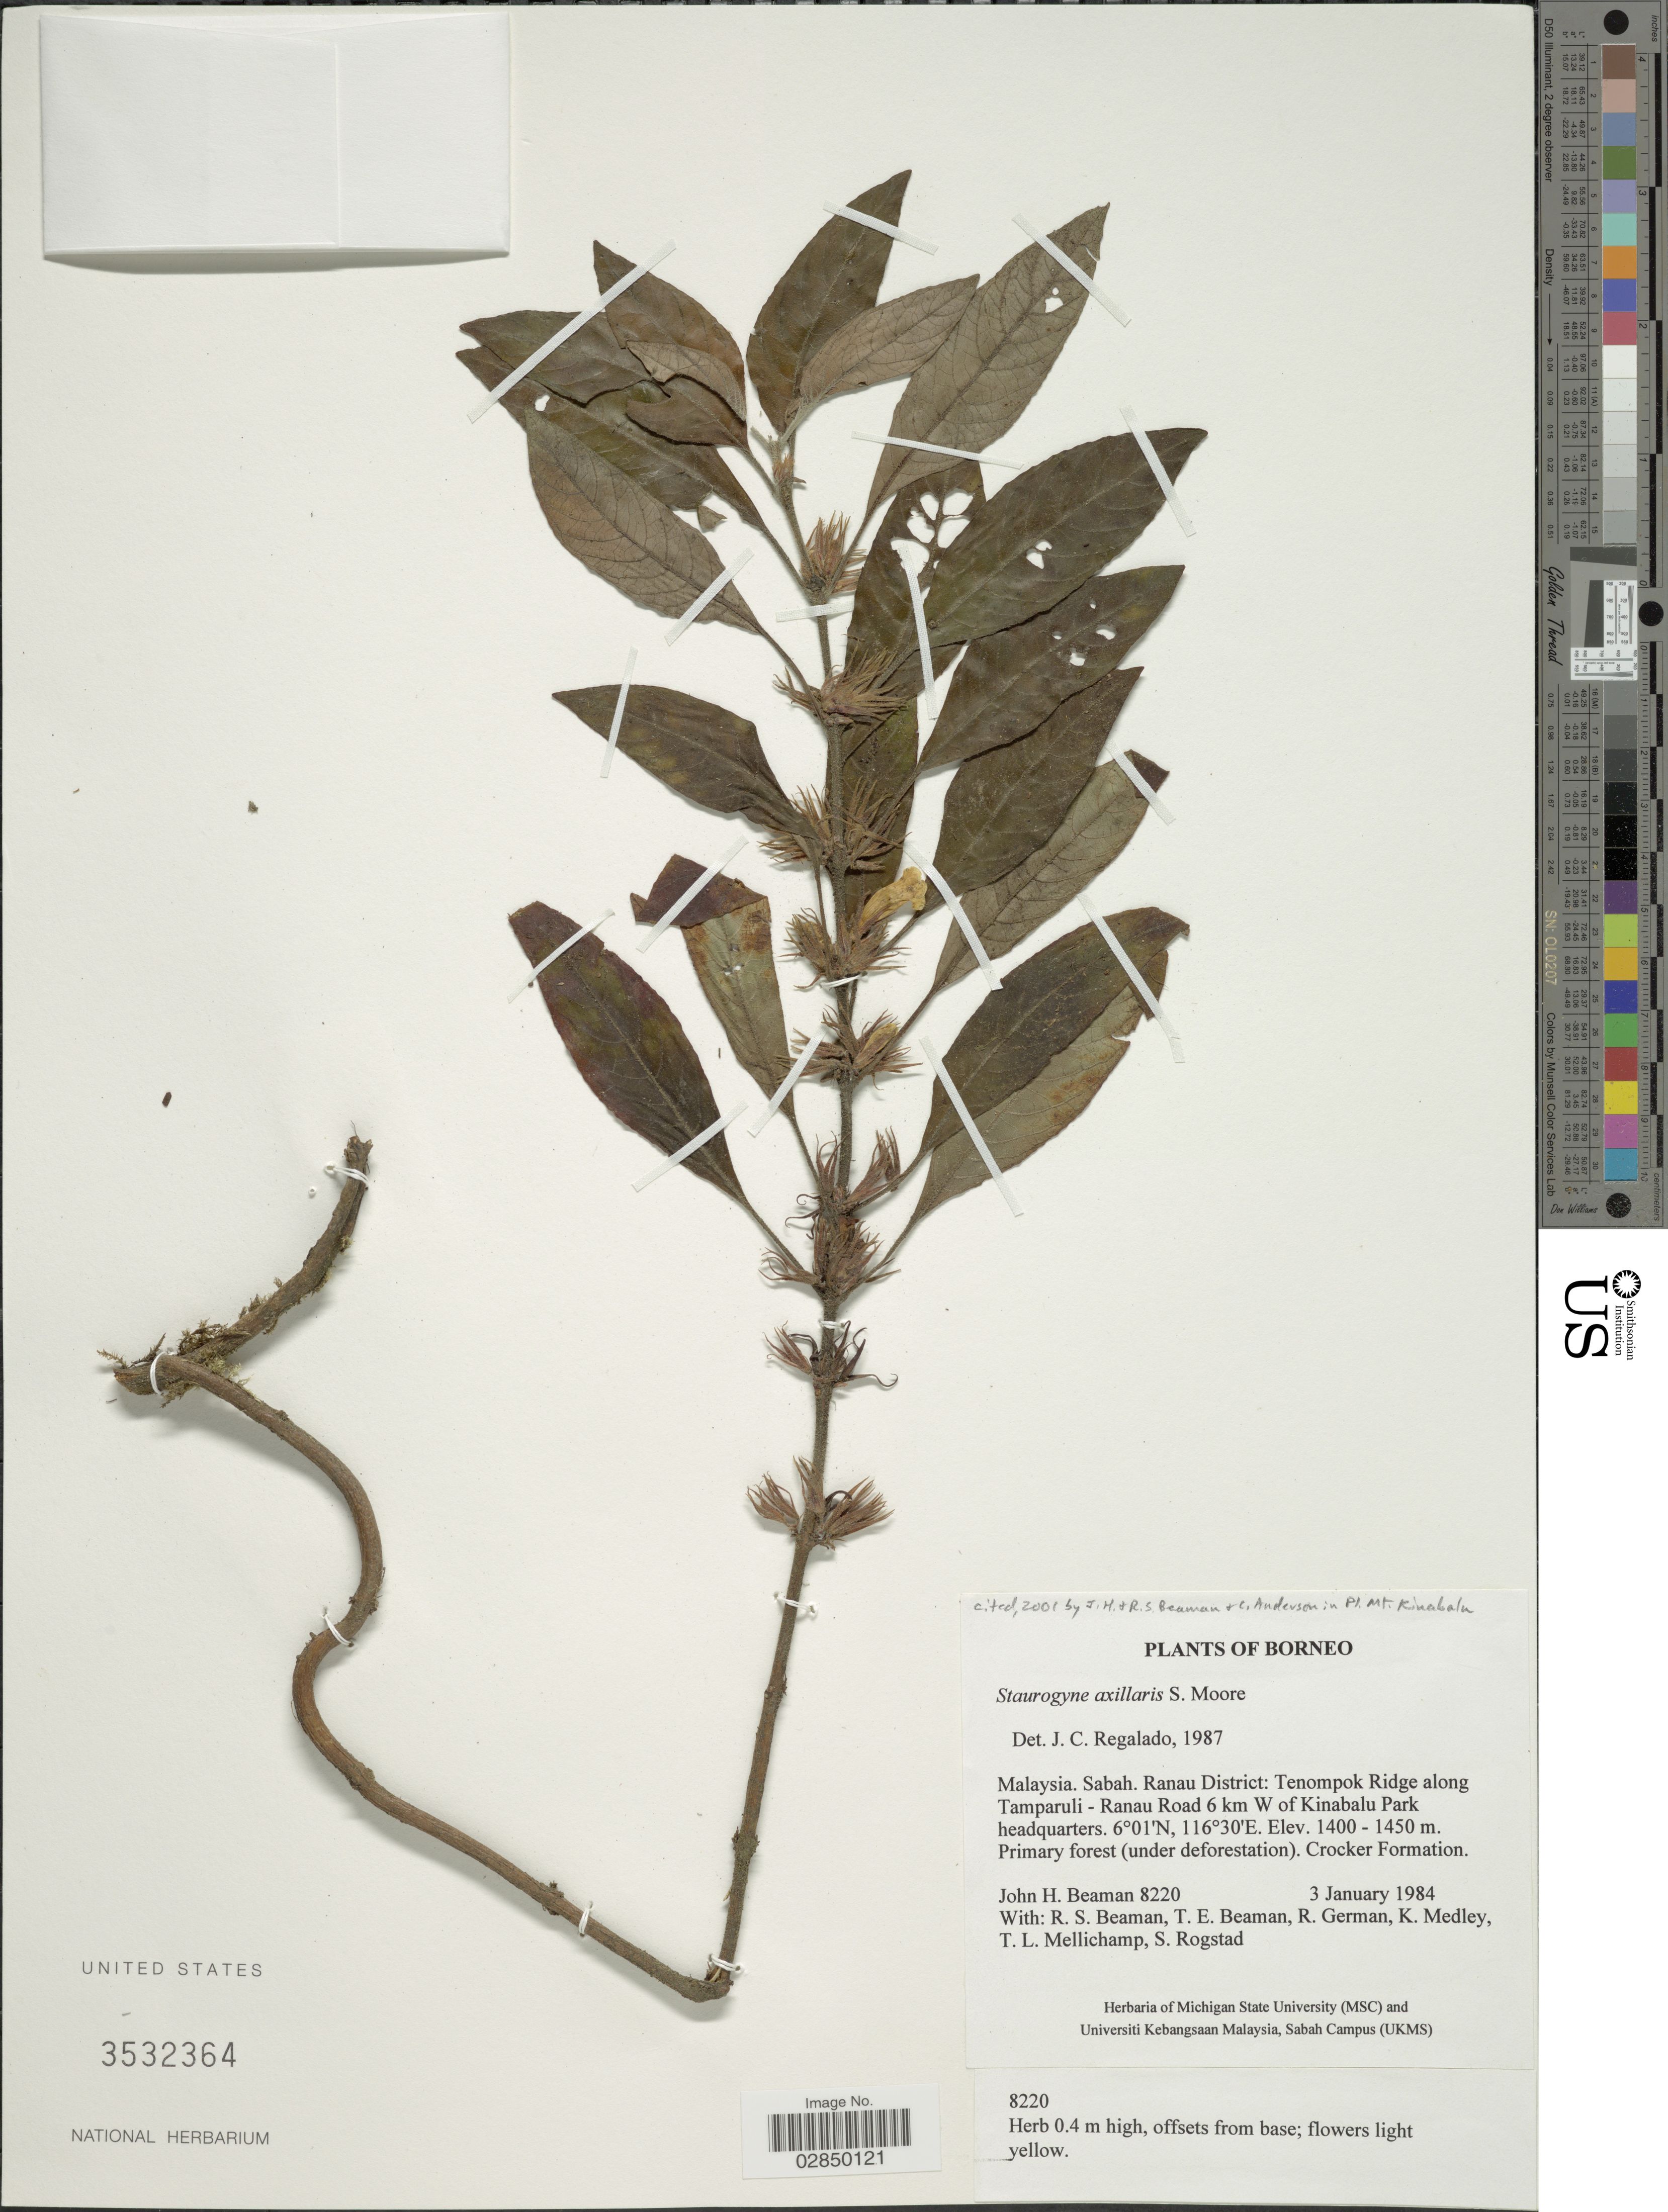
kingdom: Plantae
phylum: Tracheophyta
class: Magnoliopsida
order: Lamiales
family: Acanthaceae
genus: Staurogyne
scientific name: Staurogyne axillaris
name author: S. Moore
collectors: J. H. Beaman, R. S. Beaman, T. E. Beaman, R. German & et al.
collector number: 8220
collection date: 1984-01-03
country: Malaysia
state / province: Sabah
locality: Borneo. Sabah. Ranau District: Tenompok Ridge along Tamparuli- Ranau Road 6 km W of Kinabalu Park headquarters.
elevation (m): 1400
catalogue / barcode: US 3532364